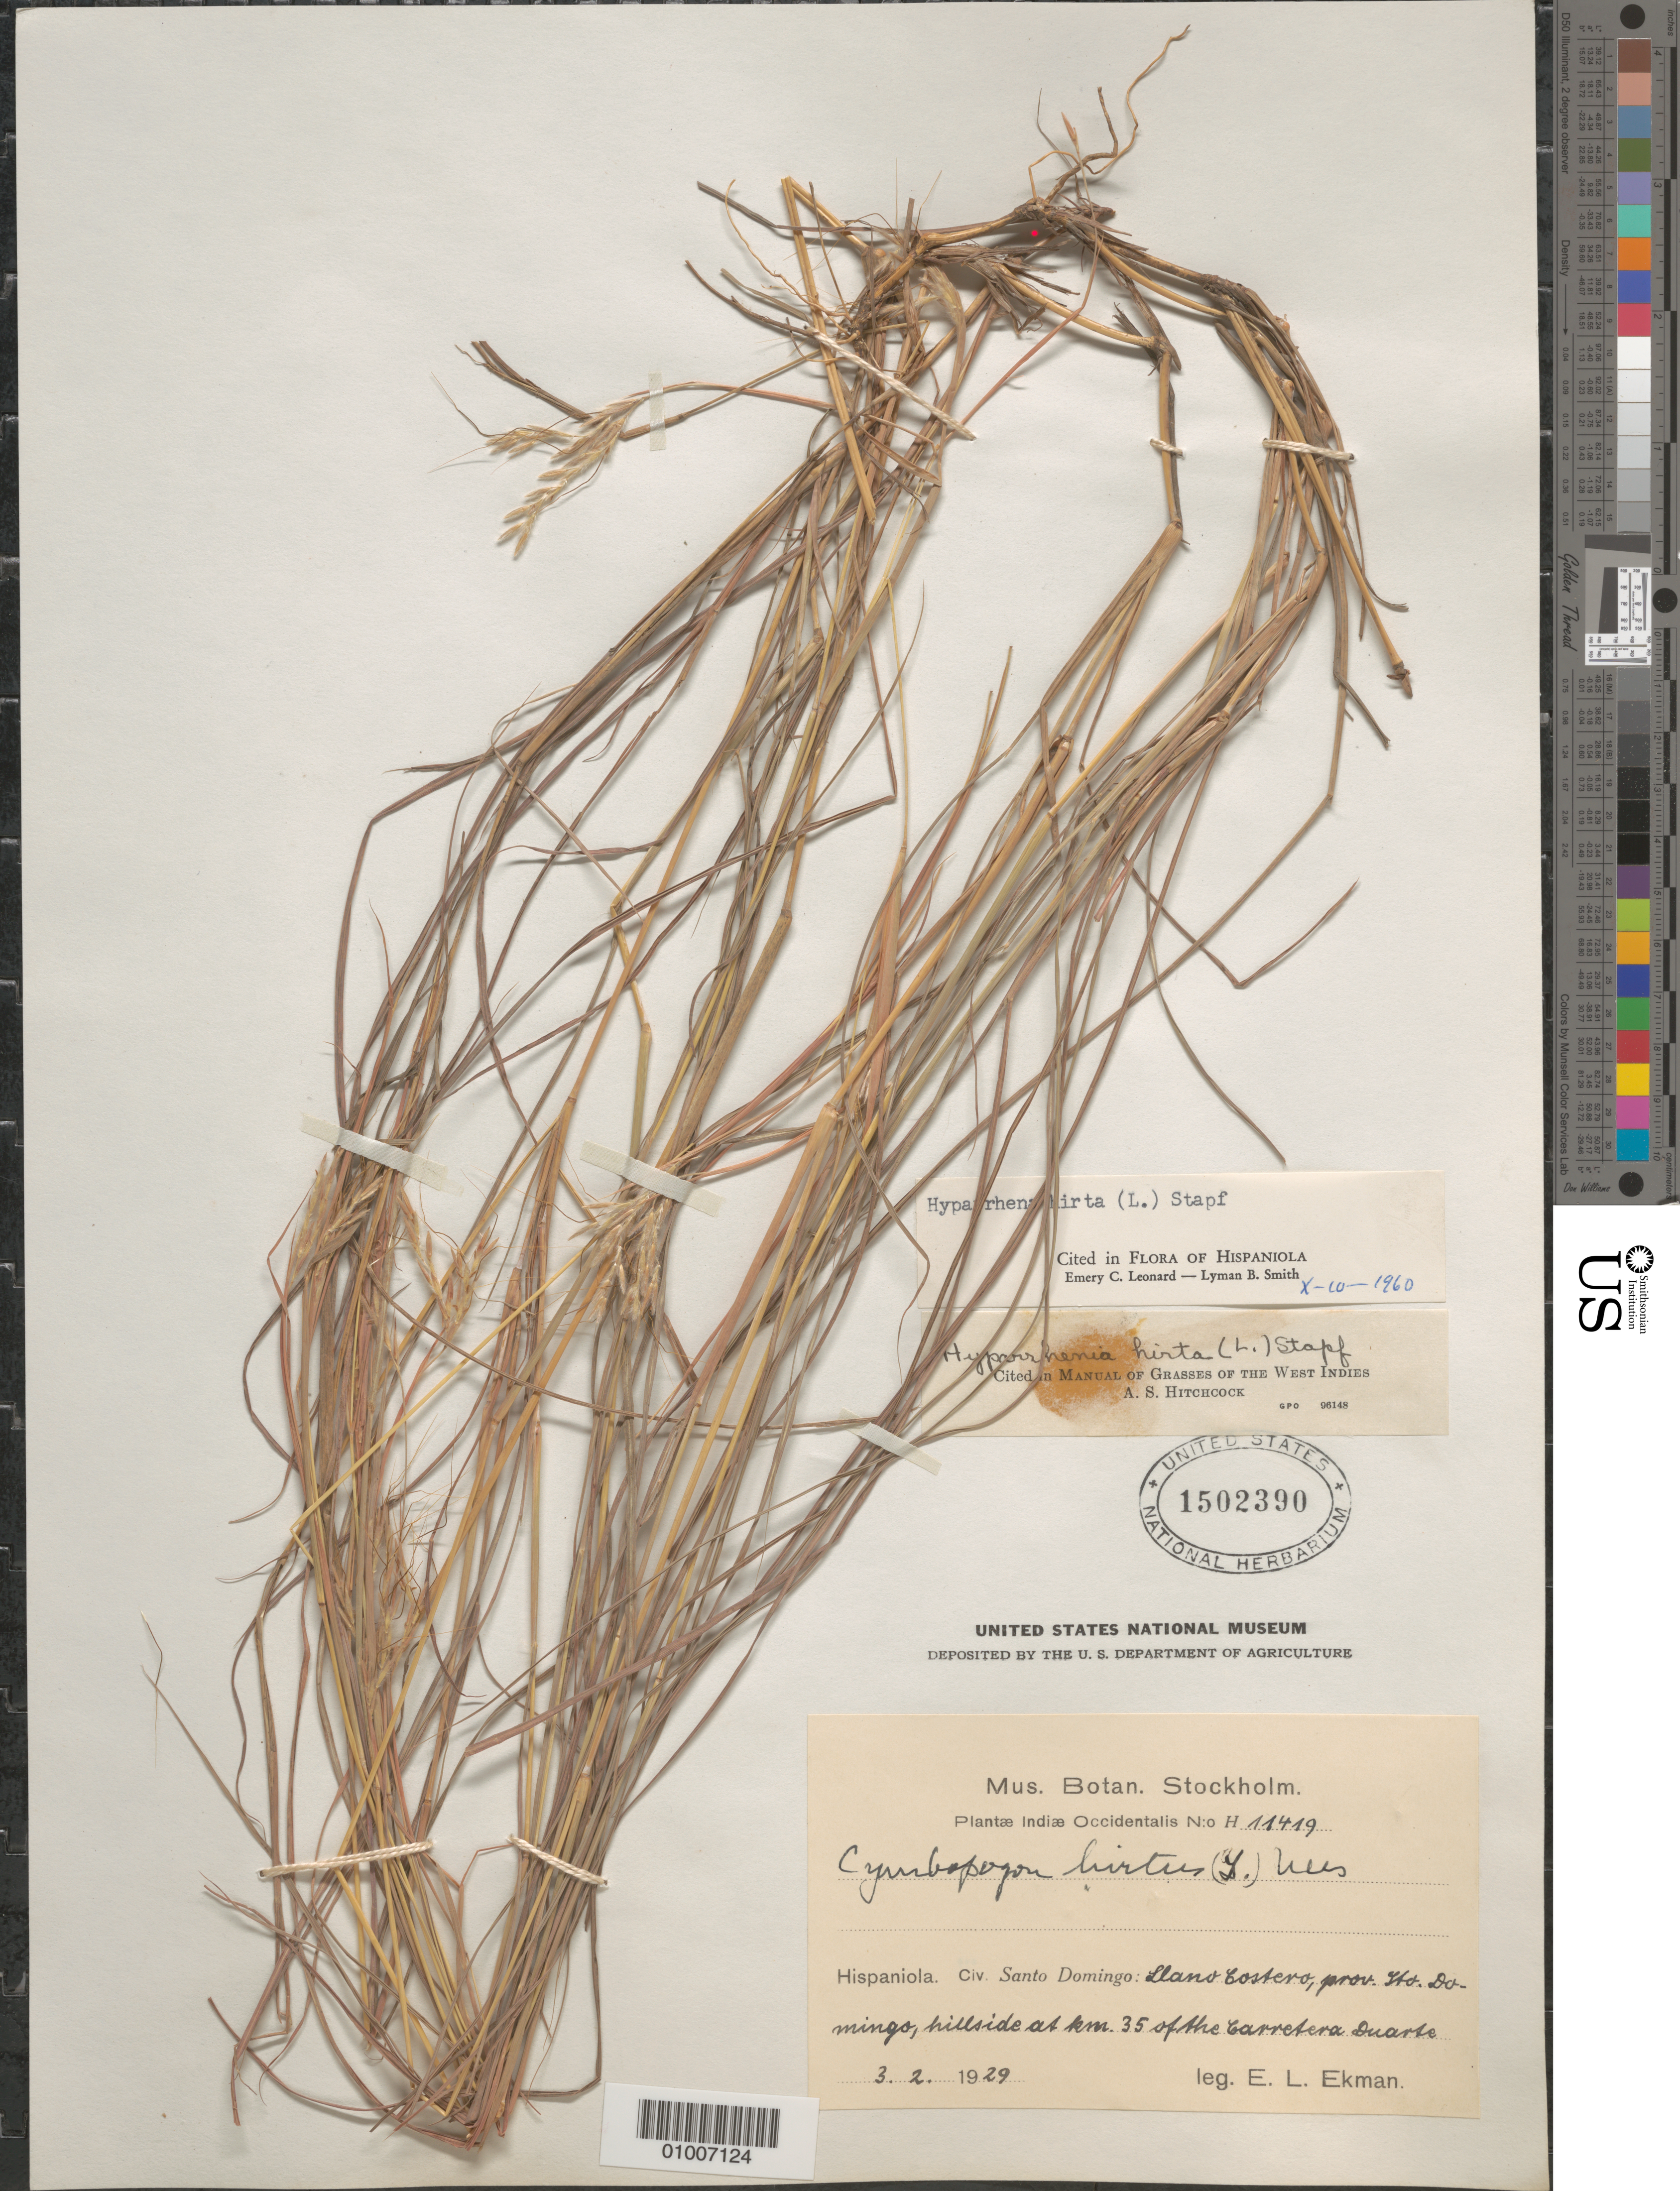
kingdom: Plantae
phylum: Tracheophyta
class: Liliopsida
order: Poales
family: Poaceae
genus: Hyparrhenia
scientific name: Hyparrhenia hirta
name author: (L.) Stapf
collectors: E. L. Ekman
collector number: H 11419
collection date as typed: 03 Feb 1929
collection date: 1929-02-03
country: Dominican Republic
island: Hispaniola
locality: prov. santo Domingo, Llano Costero, hillside 35km off Carretera Duarte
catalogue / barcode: US 1502390